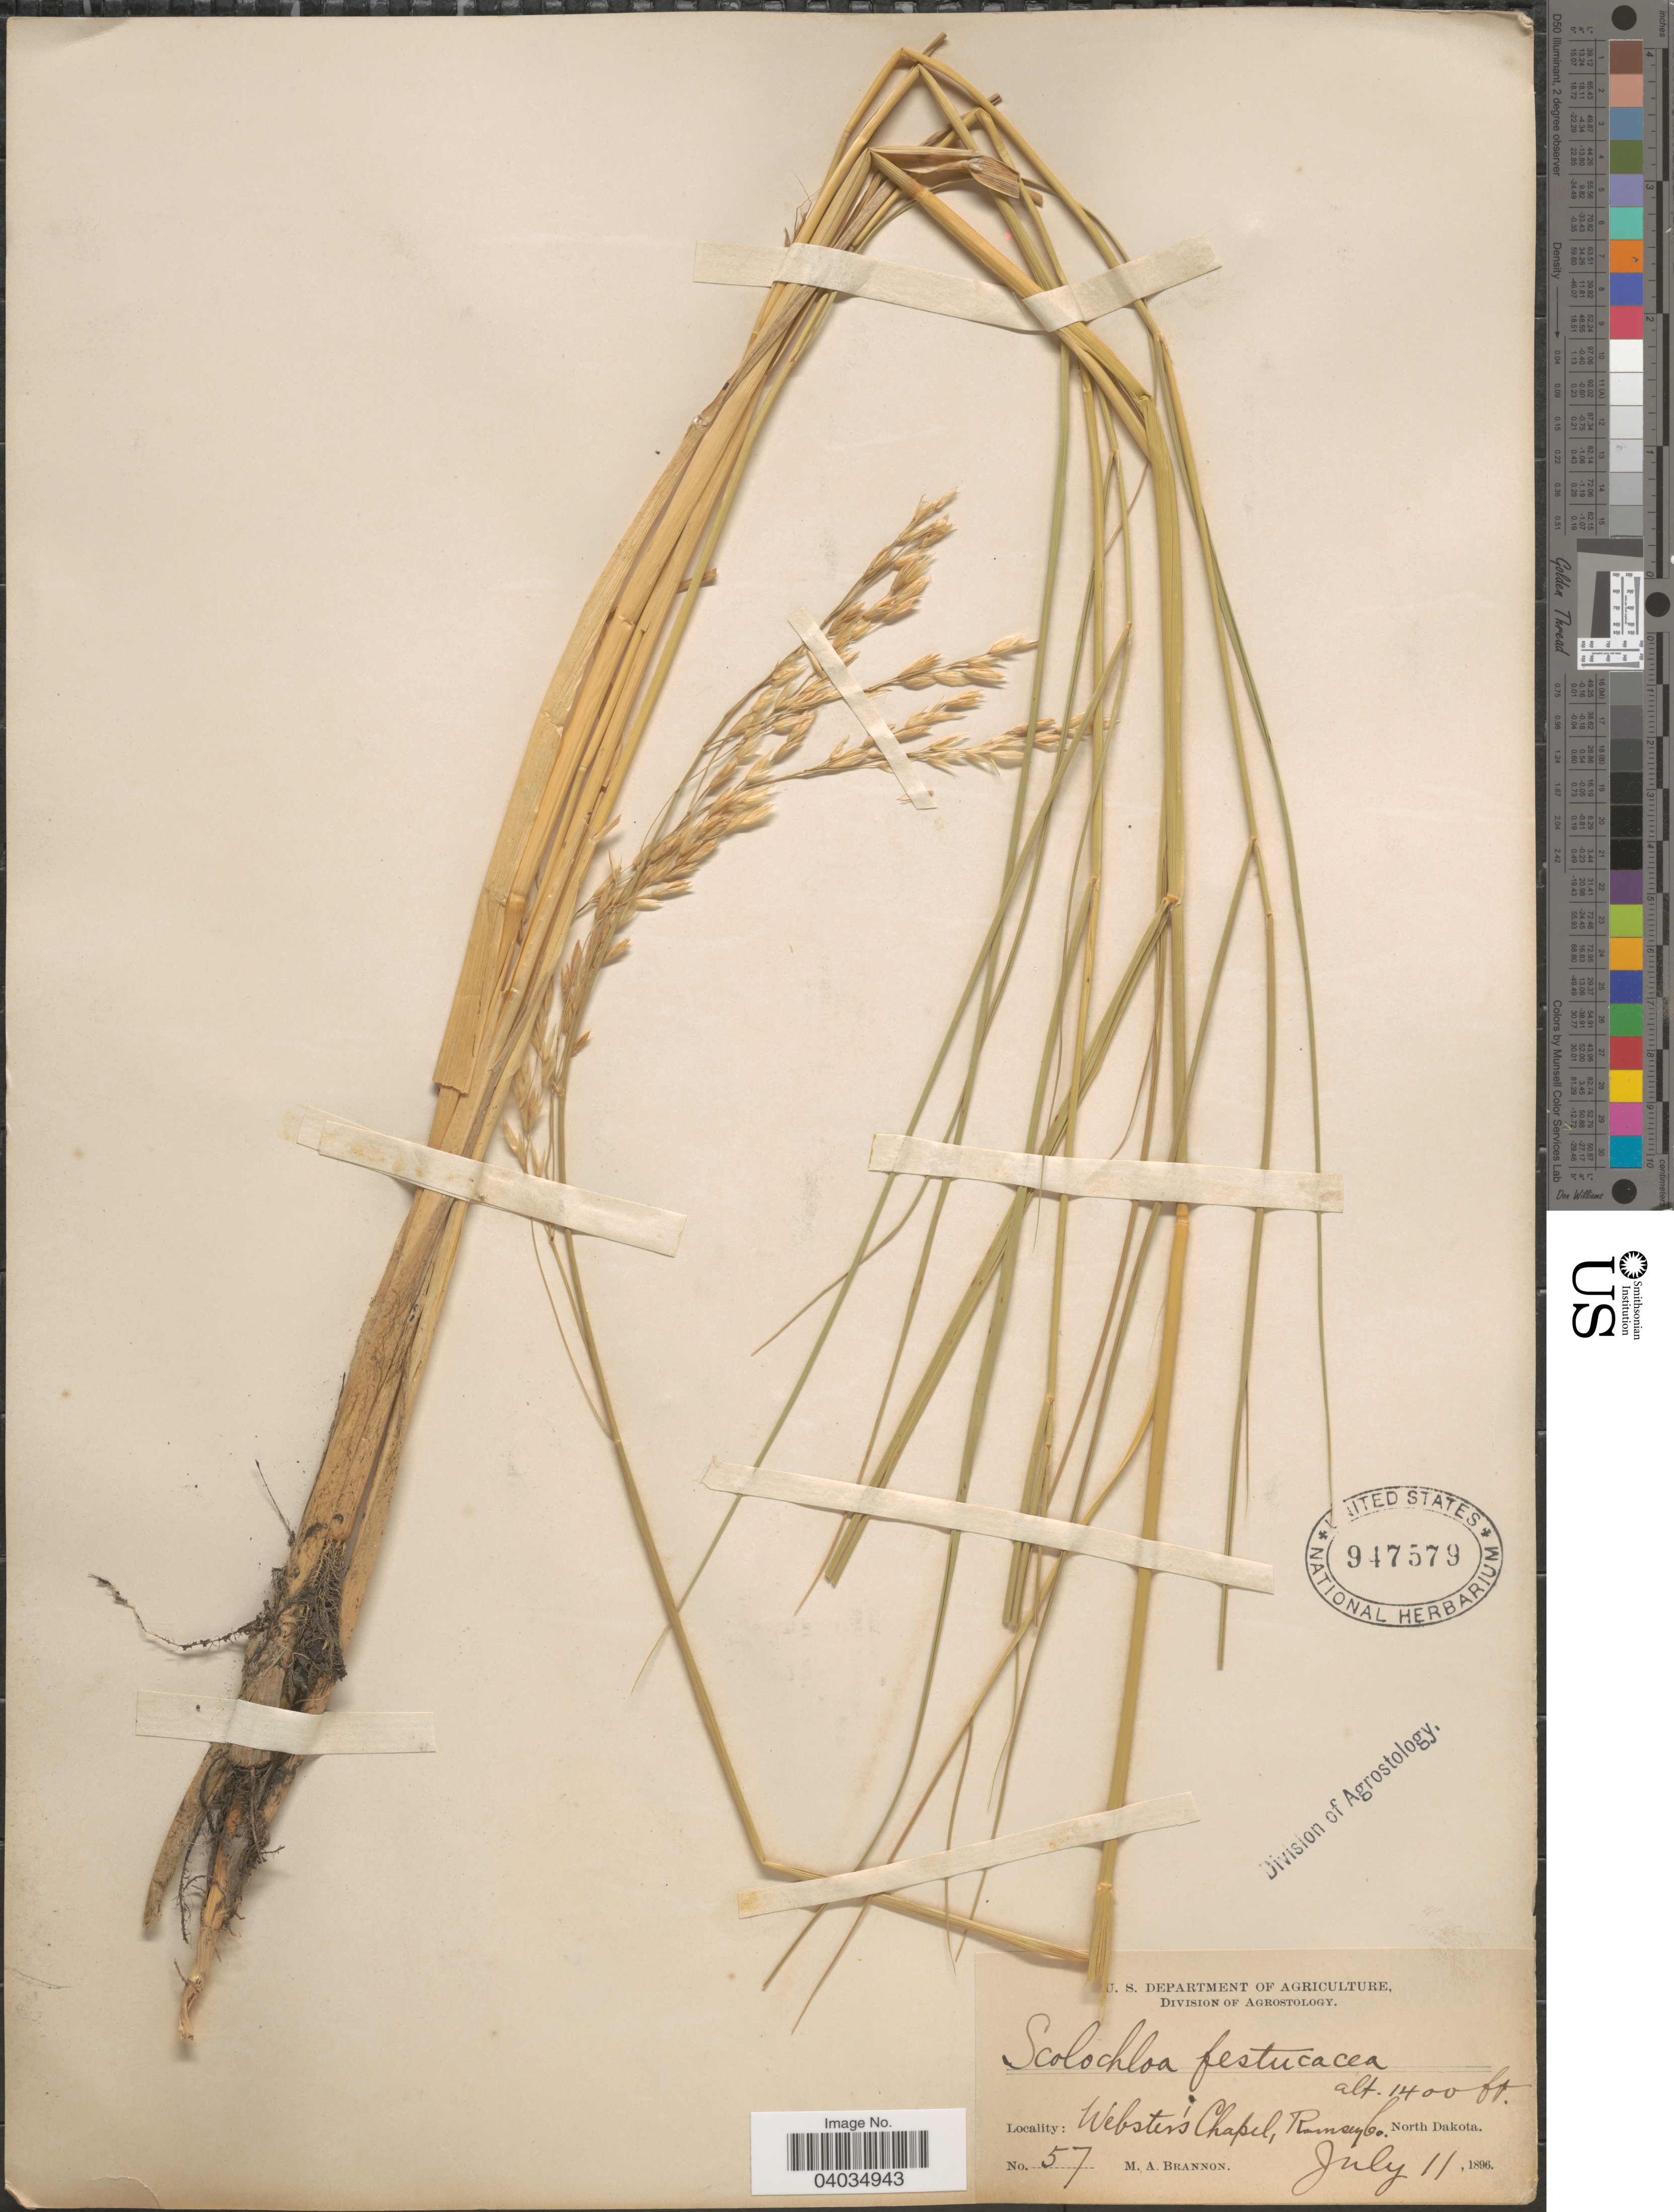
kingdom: Plantae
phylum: Tracheophyta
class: Liliopsida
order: Poales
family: Poaceae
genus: Scolochloa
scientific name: Scolochloa festucacea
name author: (Willd.) Link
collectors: M. Brannon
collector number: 57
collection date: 1896-07-11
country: United States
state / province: North Dakota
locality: Webster's Chapel, Ramsey Co.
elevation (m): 427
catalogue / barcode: US 947579